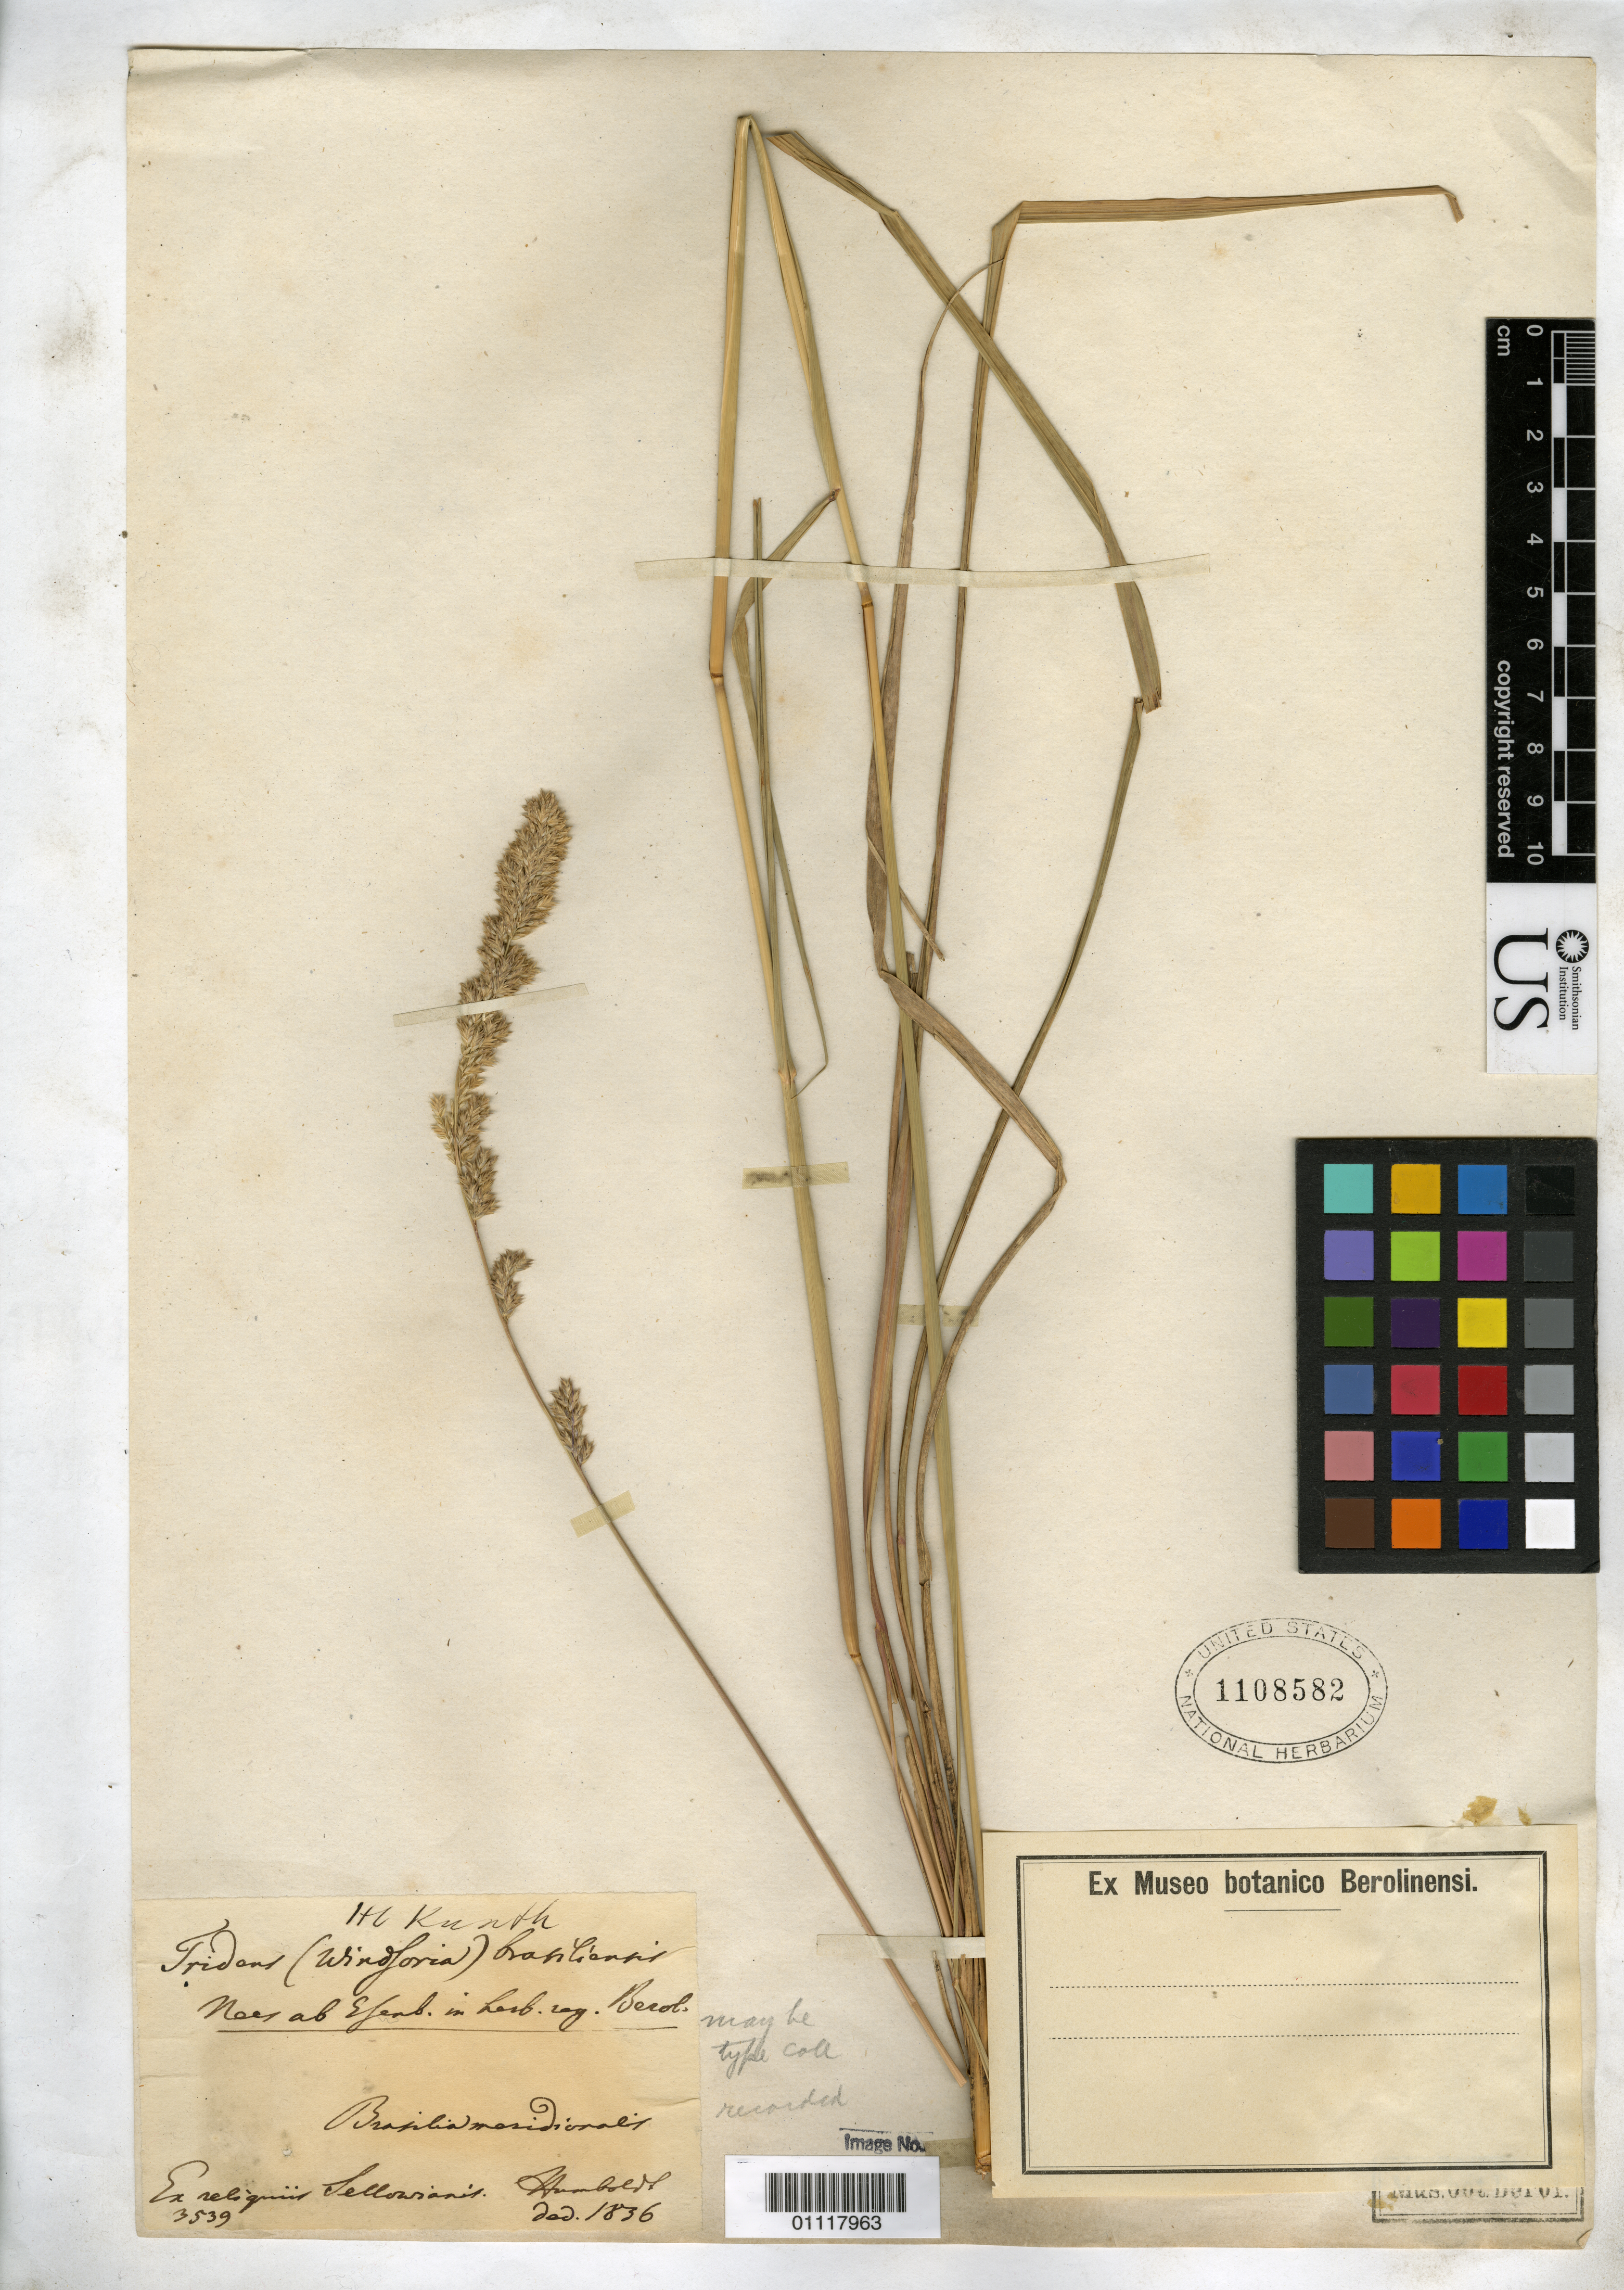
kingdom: Plantae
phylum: Tracheophyta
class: Liliopsida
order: Poales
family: Poaceae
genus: Uralepis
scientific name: Uralepis brasiliensis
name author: Nees ex Steud.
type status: Possible Isotype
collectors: F. Sellow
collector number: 3539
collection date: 1836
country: Brazil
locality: Brasilia meridionalis, ex B from Hb. Kunth, "Ex relequiis Sellowianis - Humbolt - ded. 1836"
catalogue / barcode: US 1108582